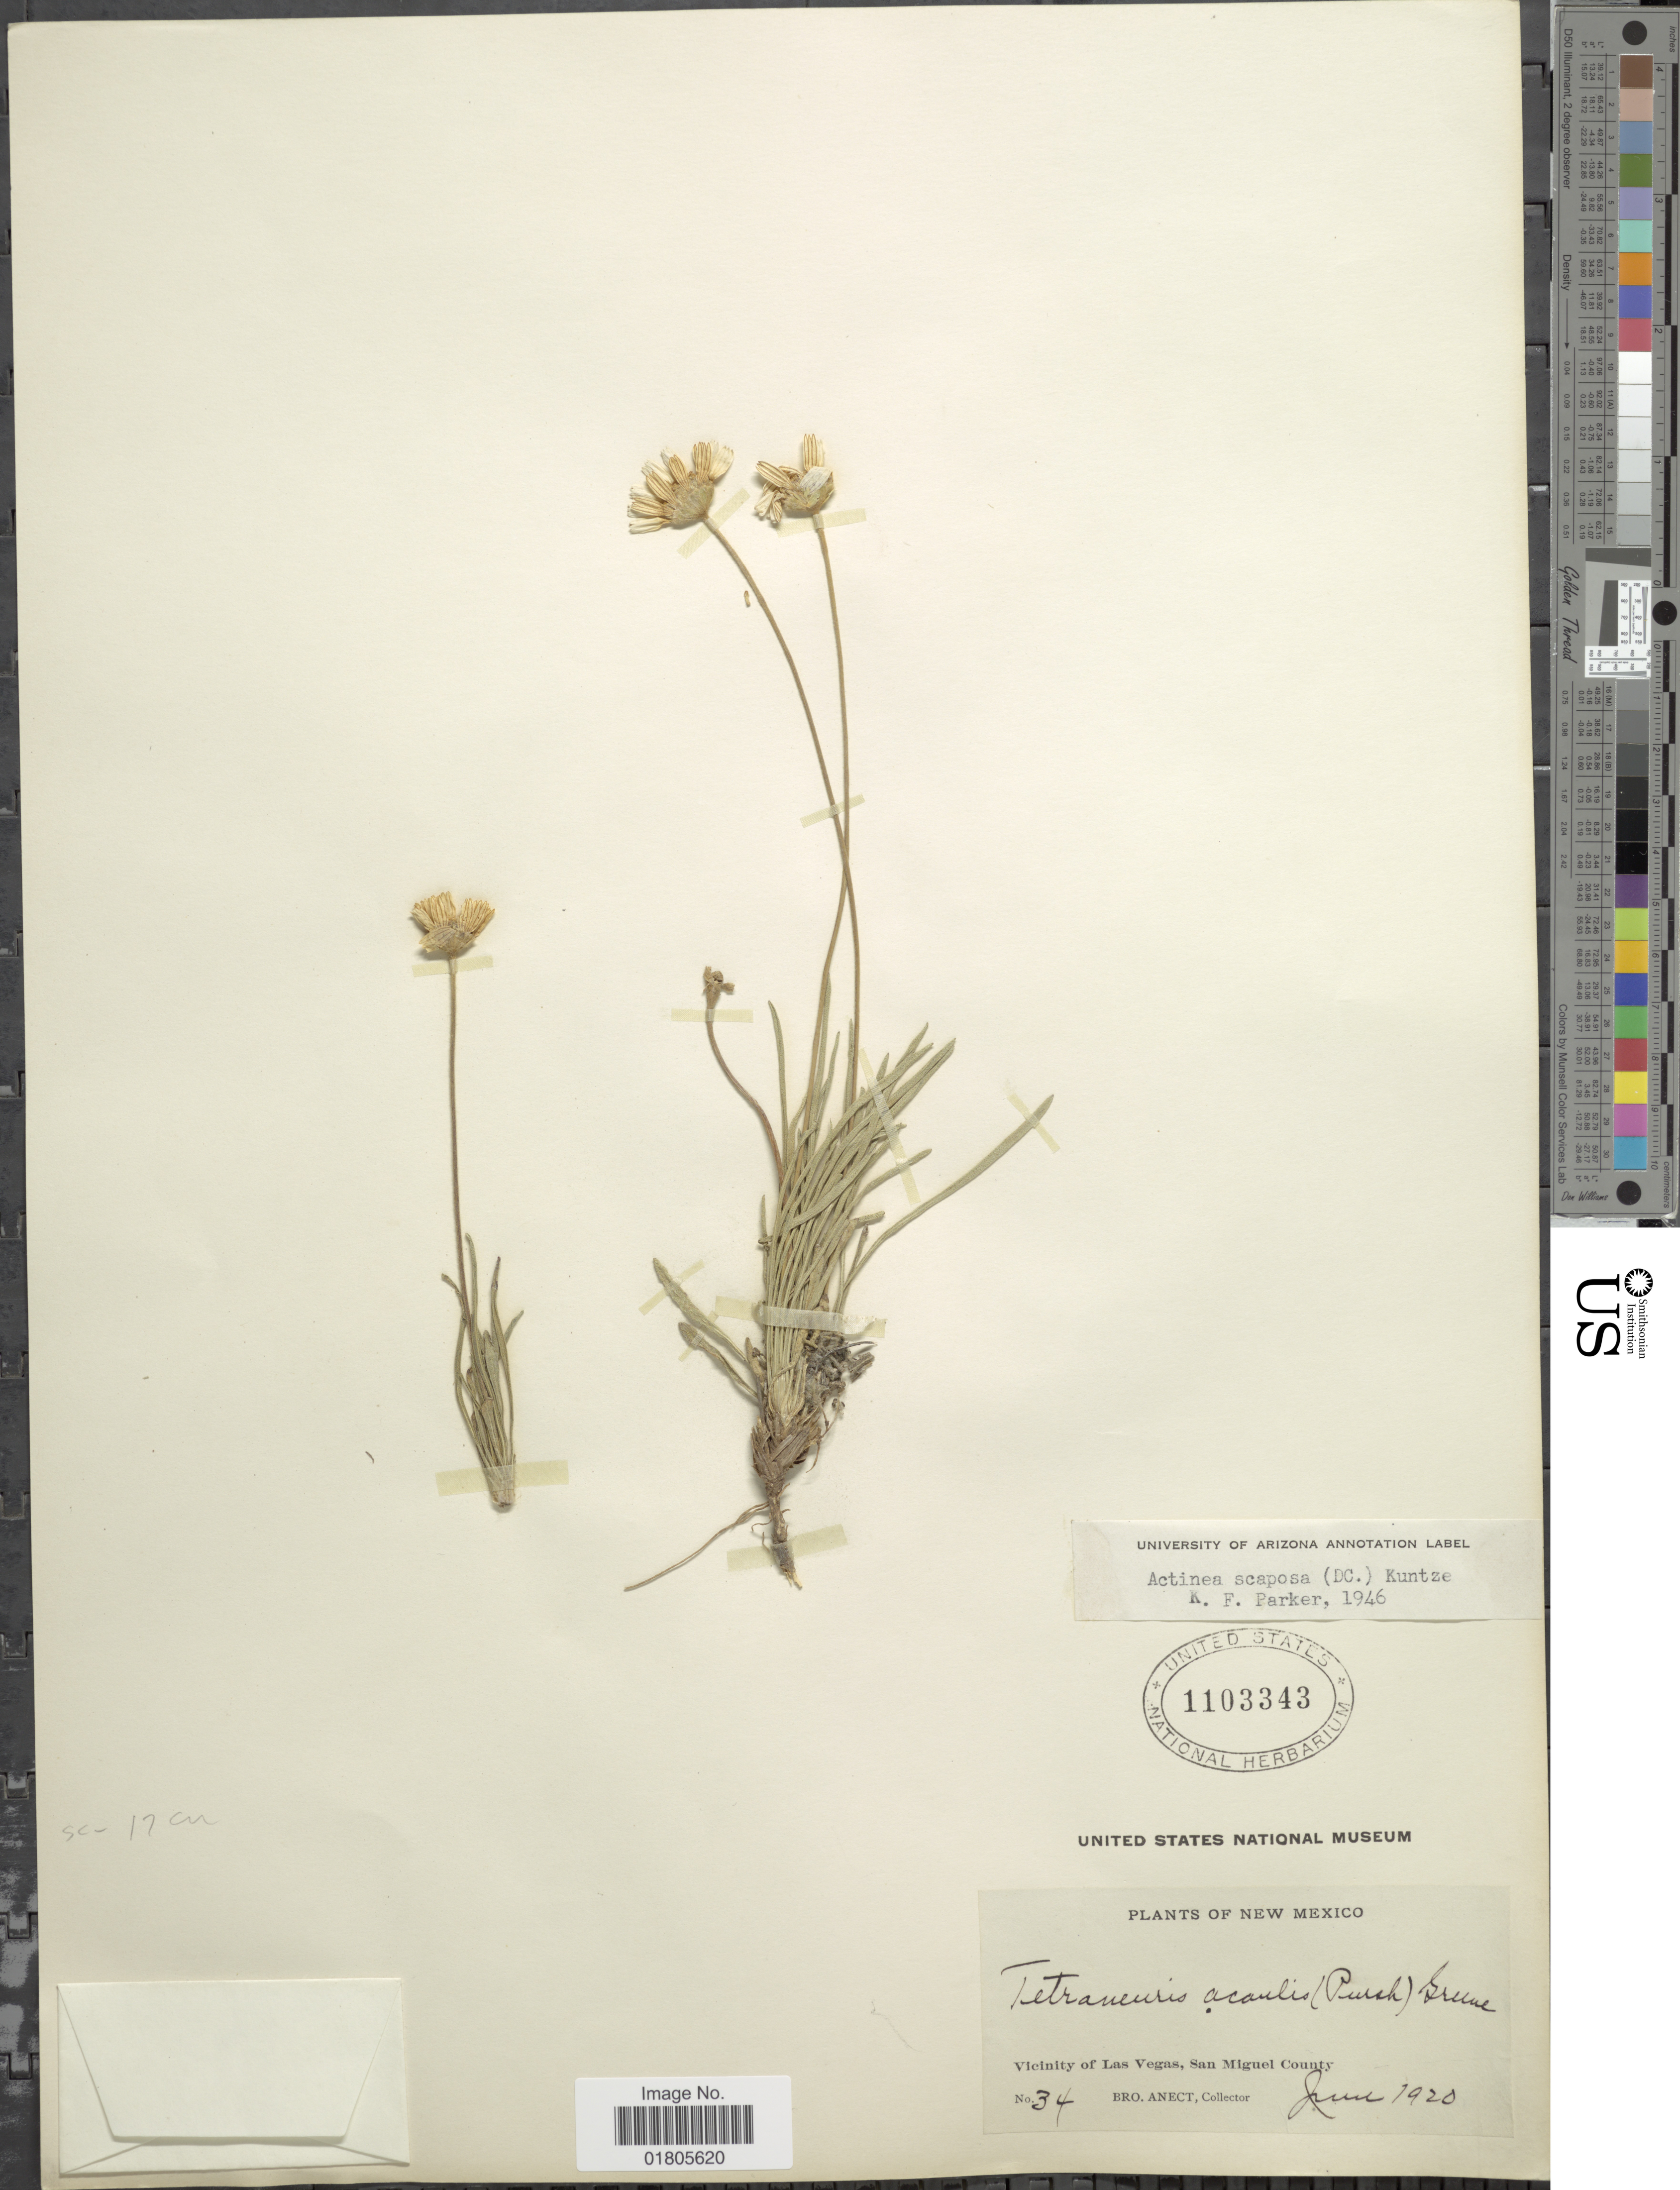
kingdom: Plantae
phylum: Tracheophyta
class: Magnoliopsida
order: Asterales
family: Asteraceae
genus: Actinea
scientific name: Actinea scaposa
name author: (DC.) Kuntze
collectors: B. Anect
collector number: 34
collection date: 1920-06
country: United States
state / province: New Mexico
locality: Vicinity of Las Vegas, San Miguel County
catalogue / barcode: US 1103343